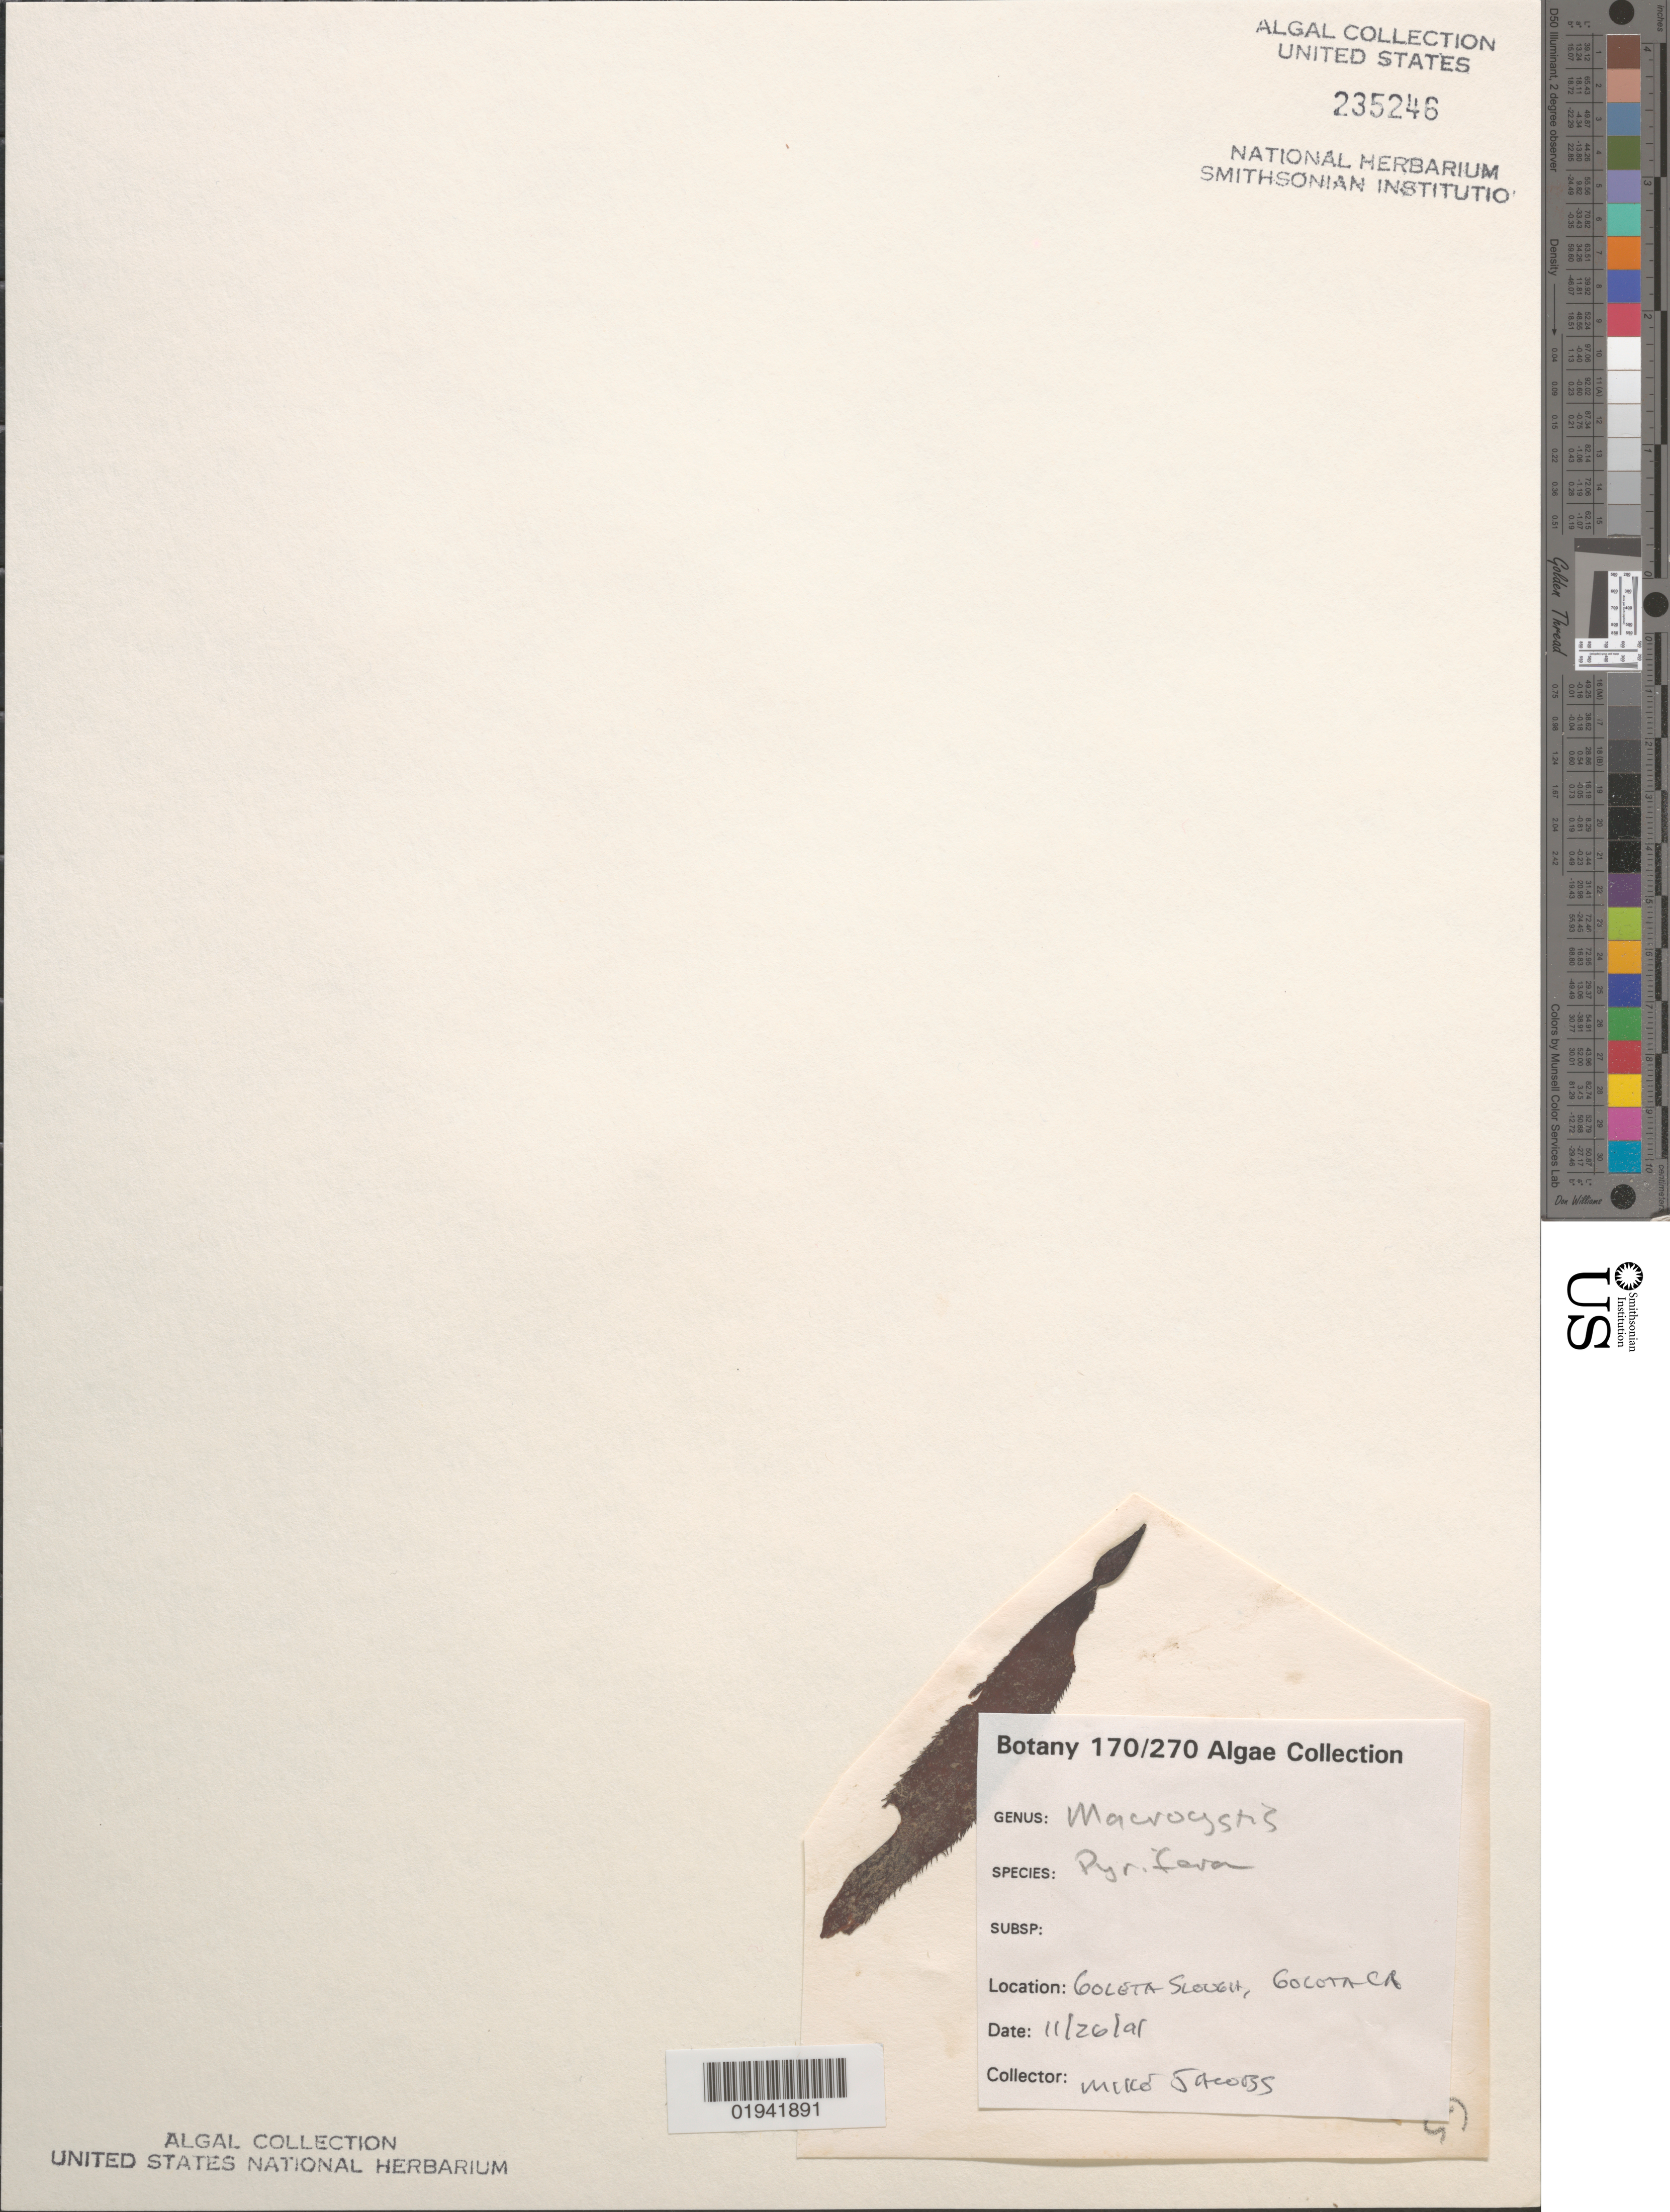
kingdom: Chromista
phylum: Ochrophyta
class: Phaeophyceae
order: Laminariales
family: Laminariaceae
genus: Macrocystis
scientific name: Macrocystis pyrifera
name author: (L.) C. Agardh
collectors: M. Jacobs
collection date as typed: Transcribed d/m/y: 26/11/91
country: United States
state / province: California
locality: Goleta Slough, Goleta.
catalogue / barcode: US 235246